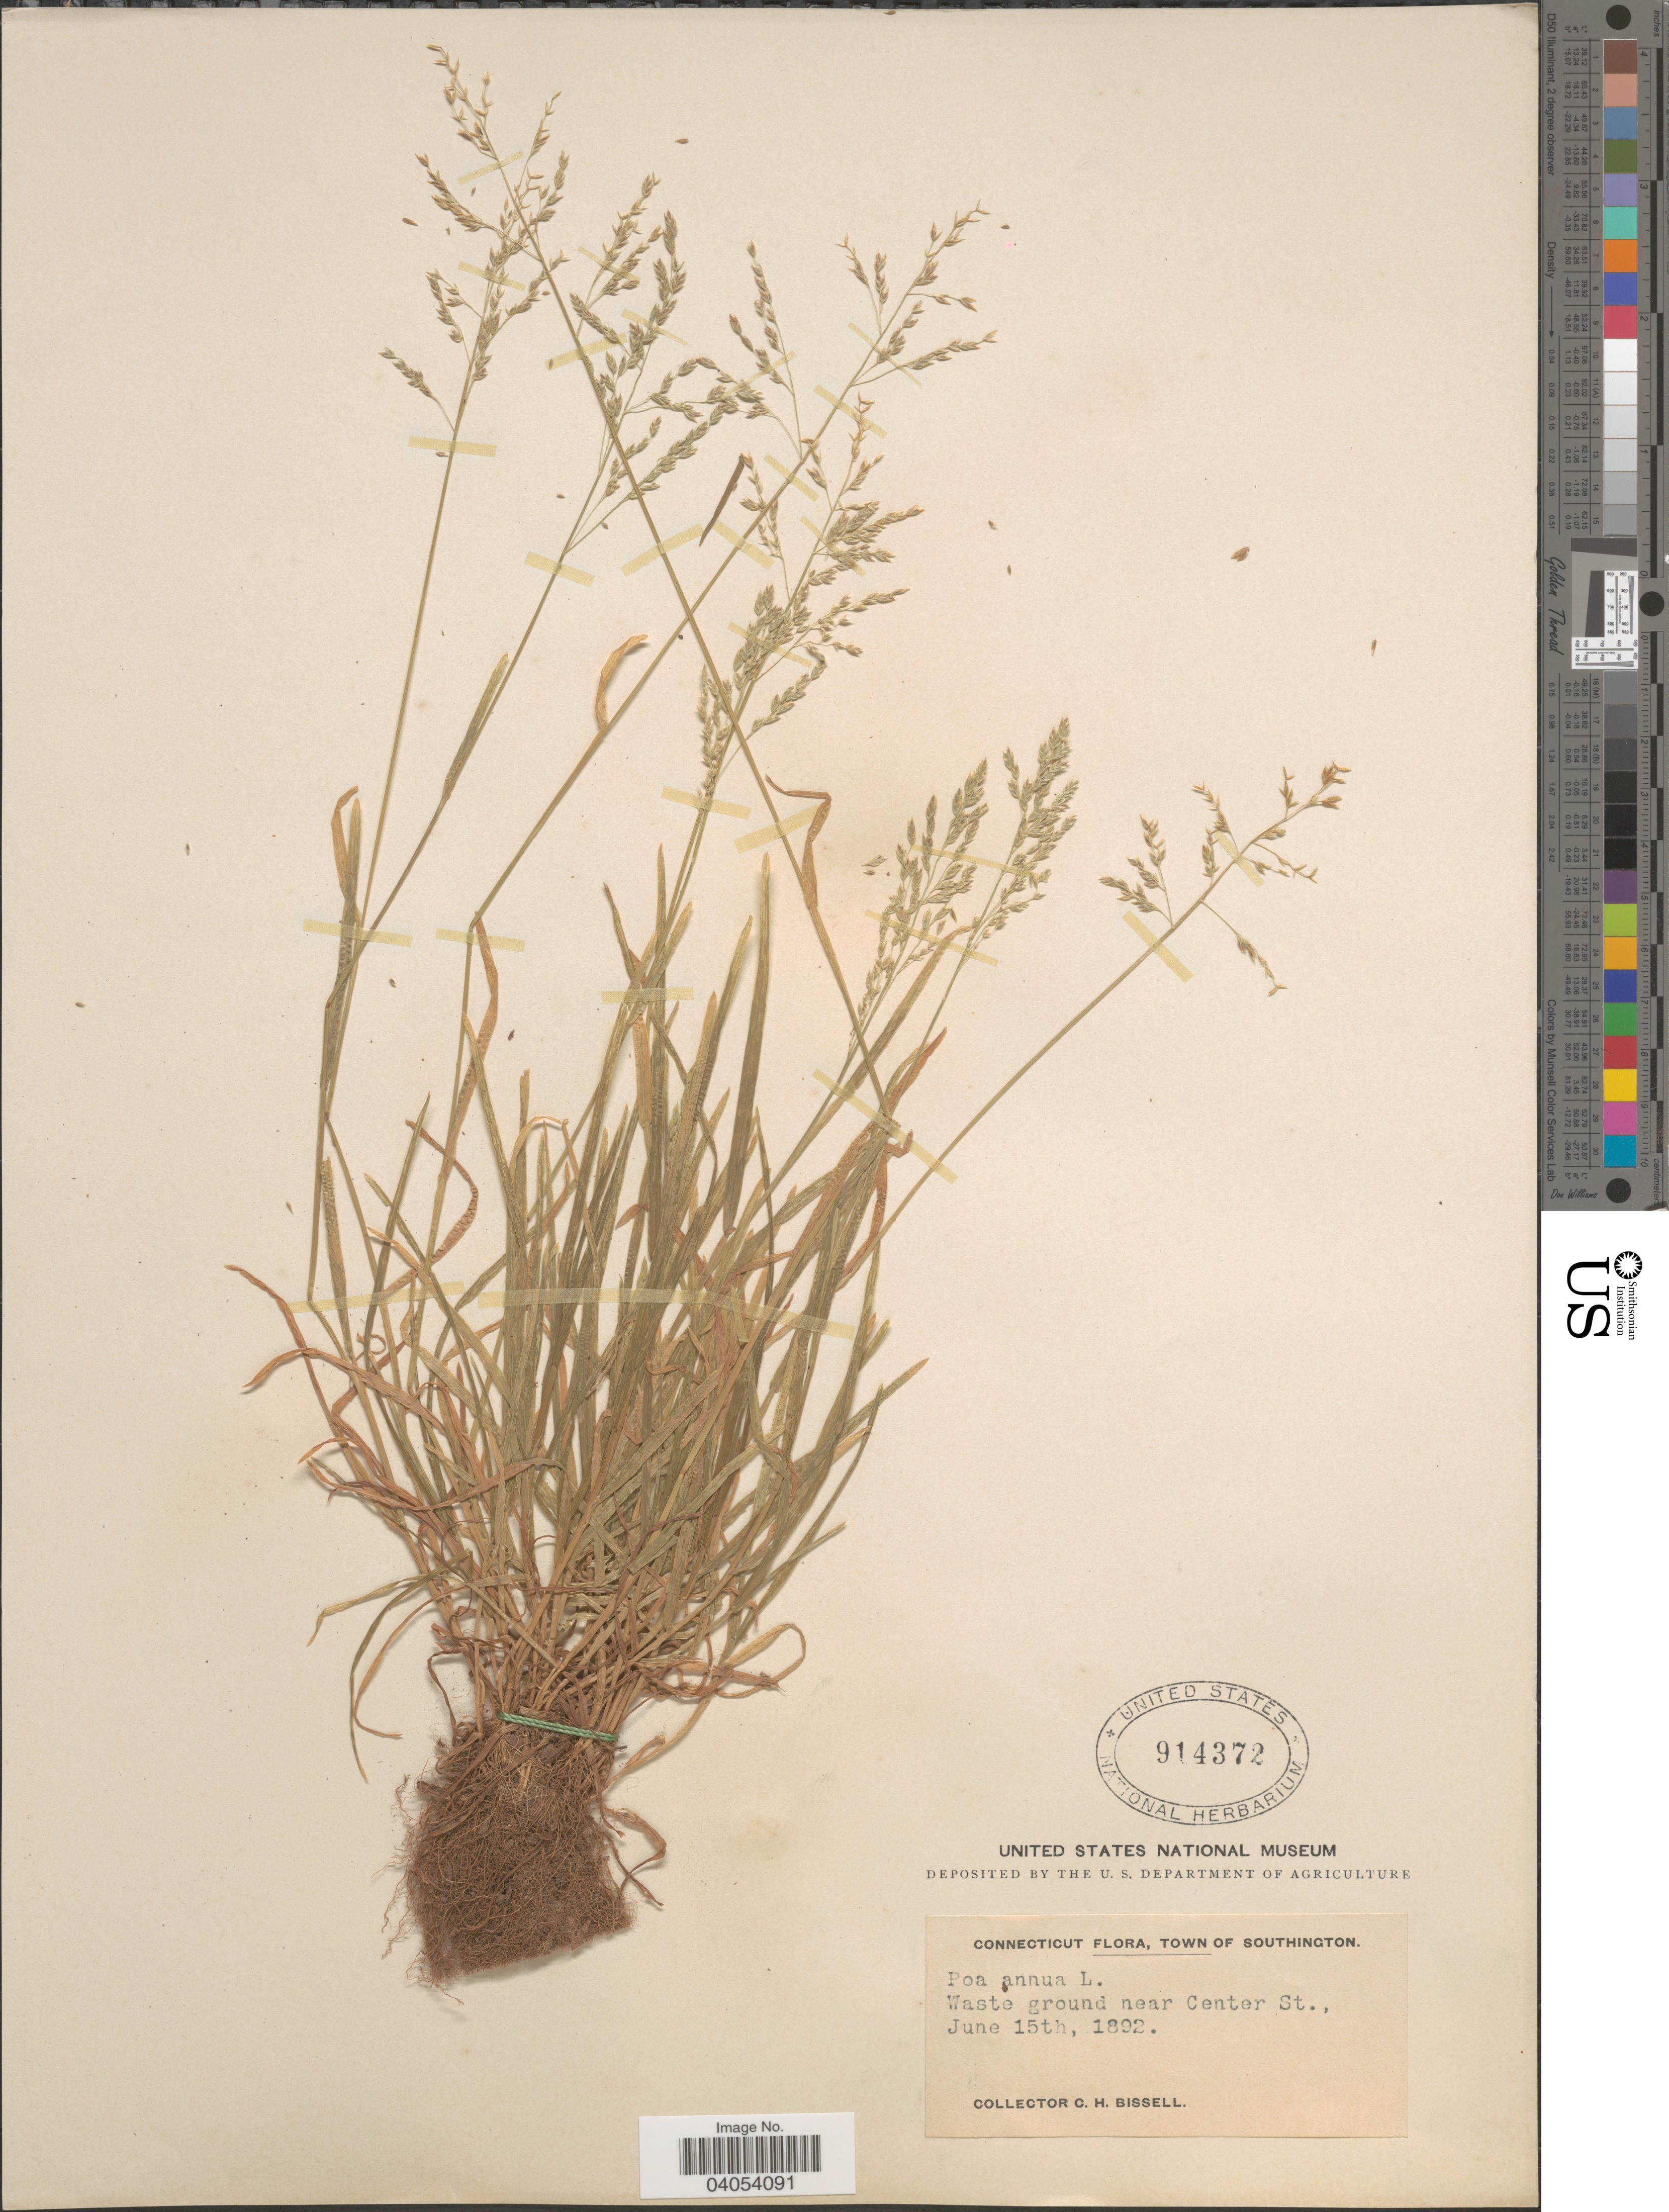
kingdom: Plantae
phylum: Tracheophyta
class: Liliopsida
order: Poales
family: Poaceae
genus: Poa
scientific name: Poa annua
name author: L.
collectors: C. Bissell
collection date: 1892-06-15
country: United States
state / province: Connecticut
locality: Town of Southington. Waste ground near Center St.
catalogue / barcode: US 914372